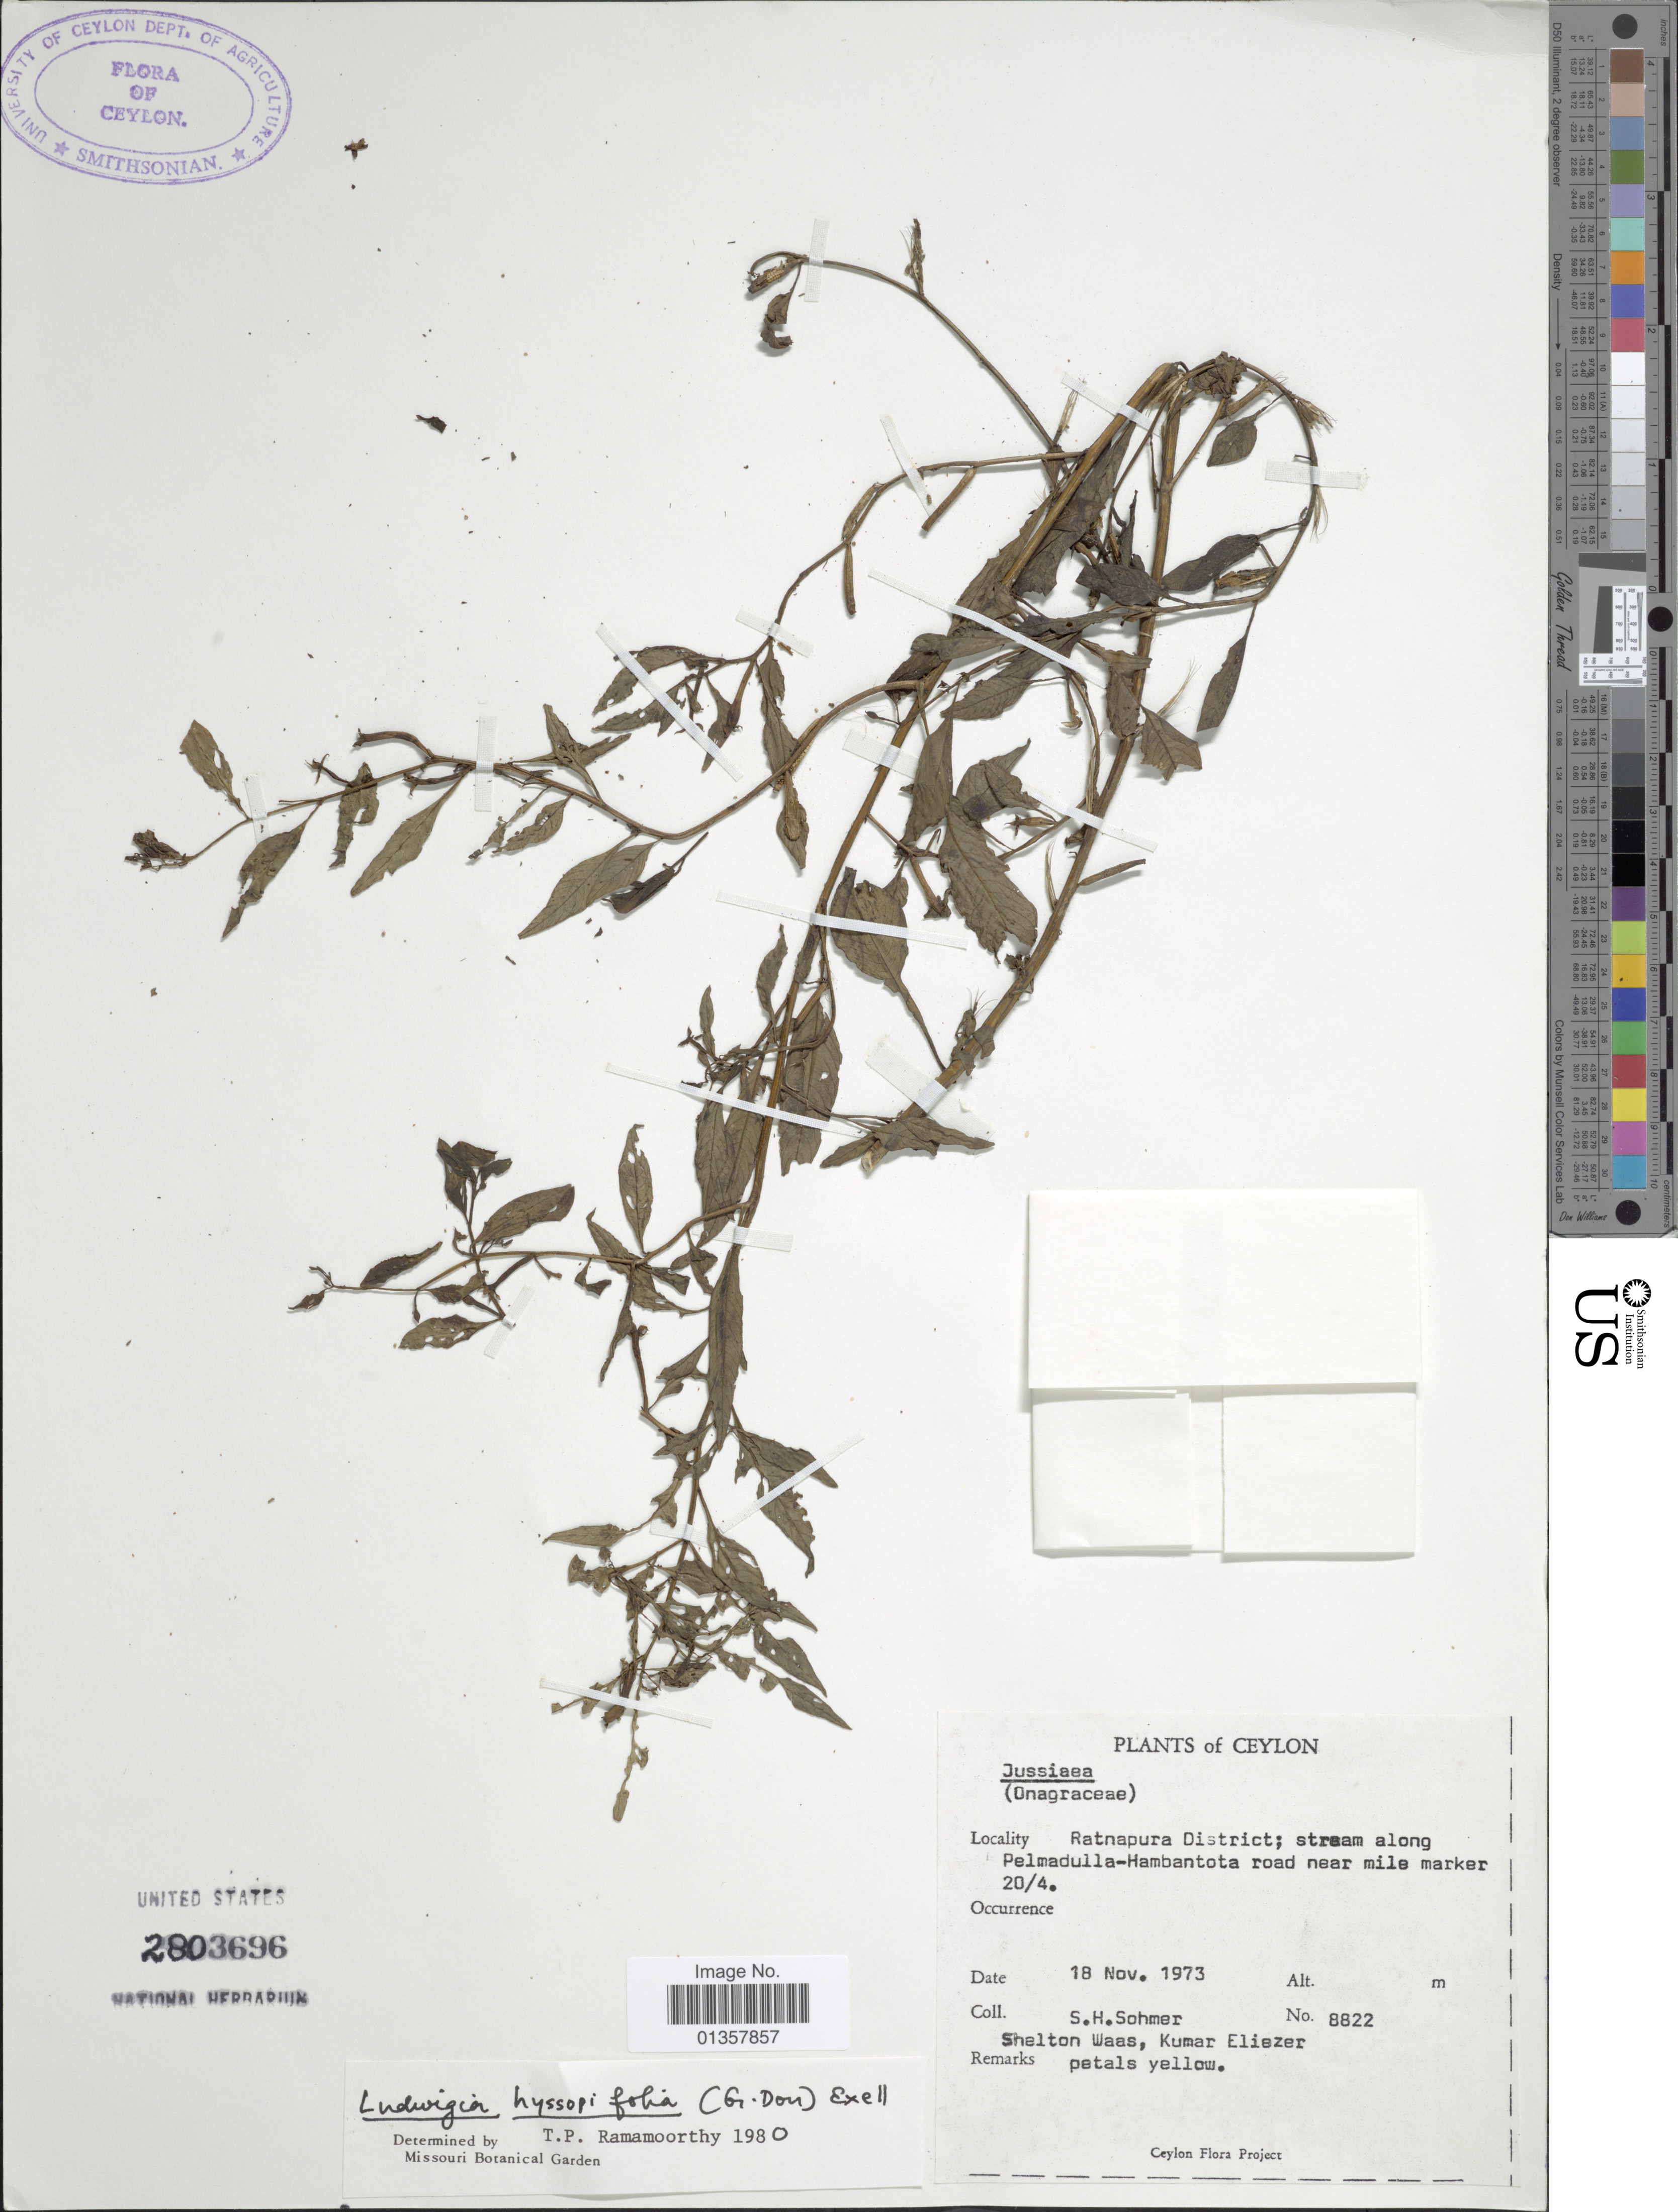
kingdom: Plantae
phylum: Tracheophyta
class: Magnoliopsida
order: Myrtales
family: Onagraceae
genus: Ludwigia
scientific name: Ludwigia hyssopifolia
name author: (G. Don) Exell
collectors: S. H. Sohmer, S. Waas & K. Eliezer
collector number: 8822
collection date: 1973-11-18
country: Sri Lanka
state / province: Sabaragamuwa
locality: Ceylon, Ratnapura District; stream along Pelamdulla-Hambantota road near mile marker 20/4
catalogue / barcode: US 2803696